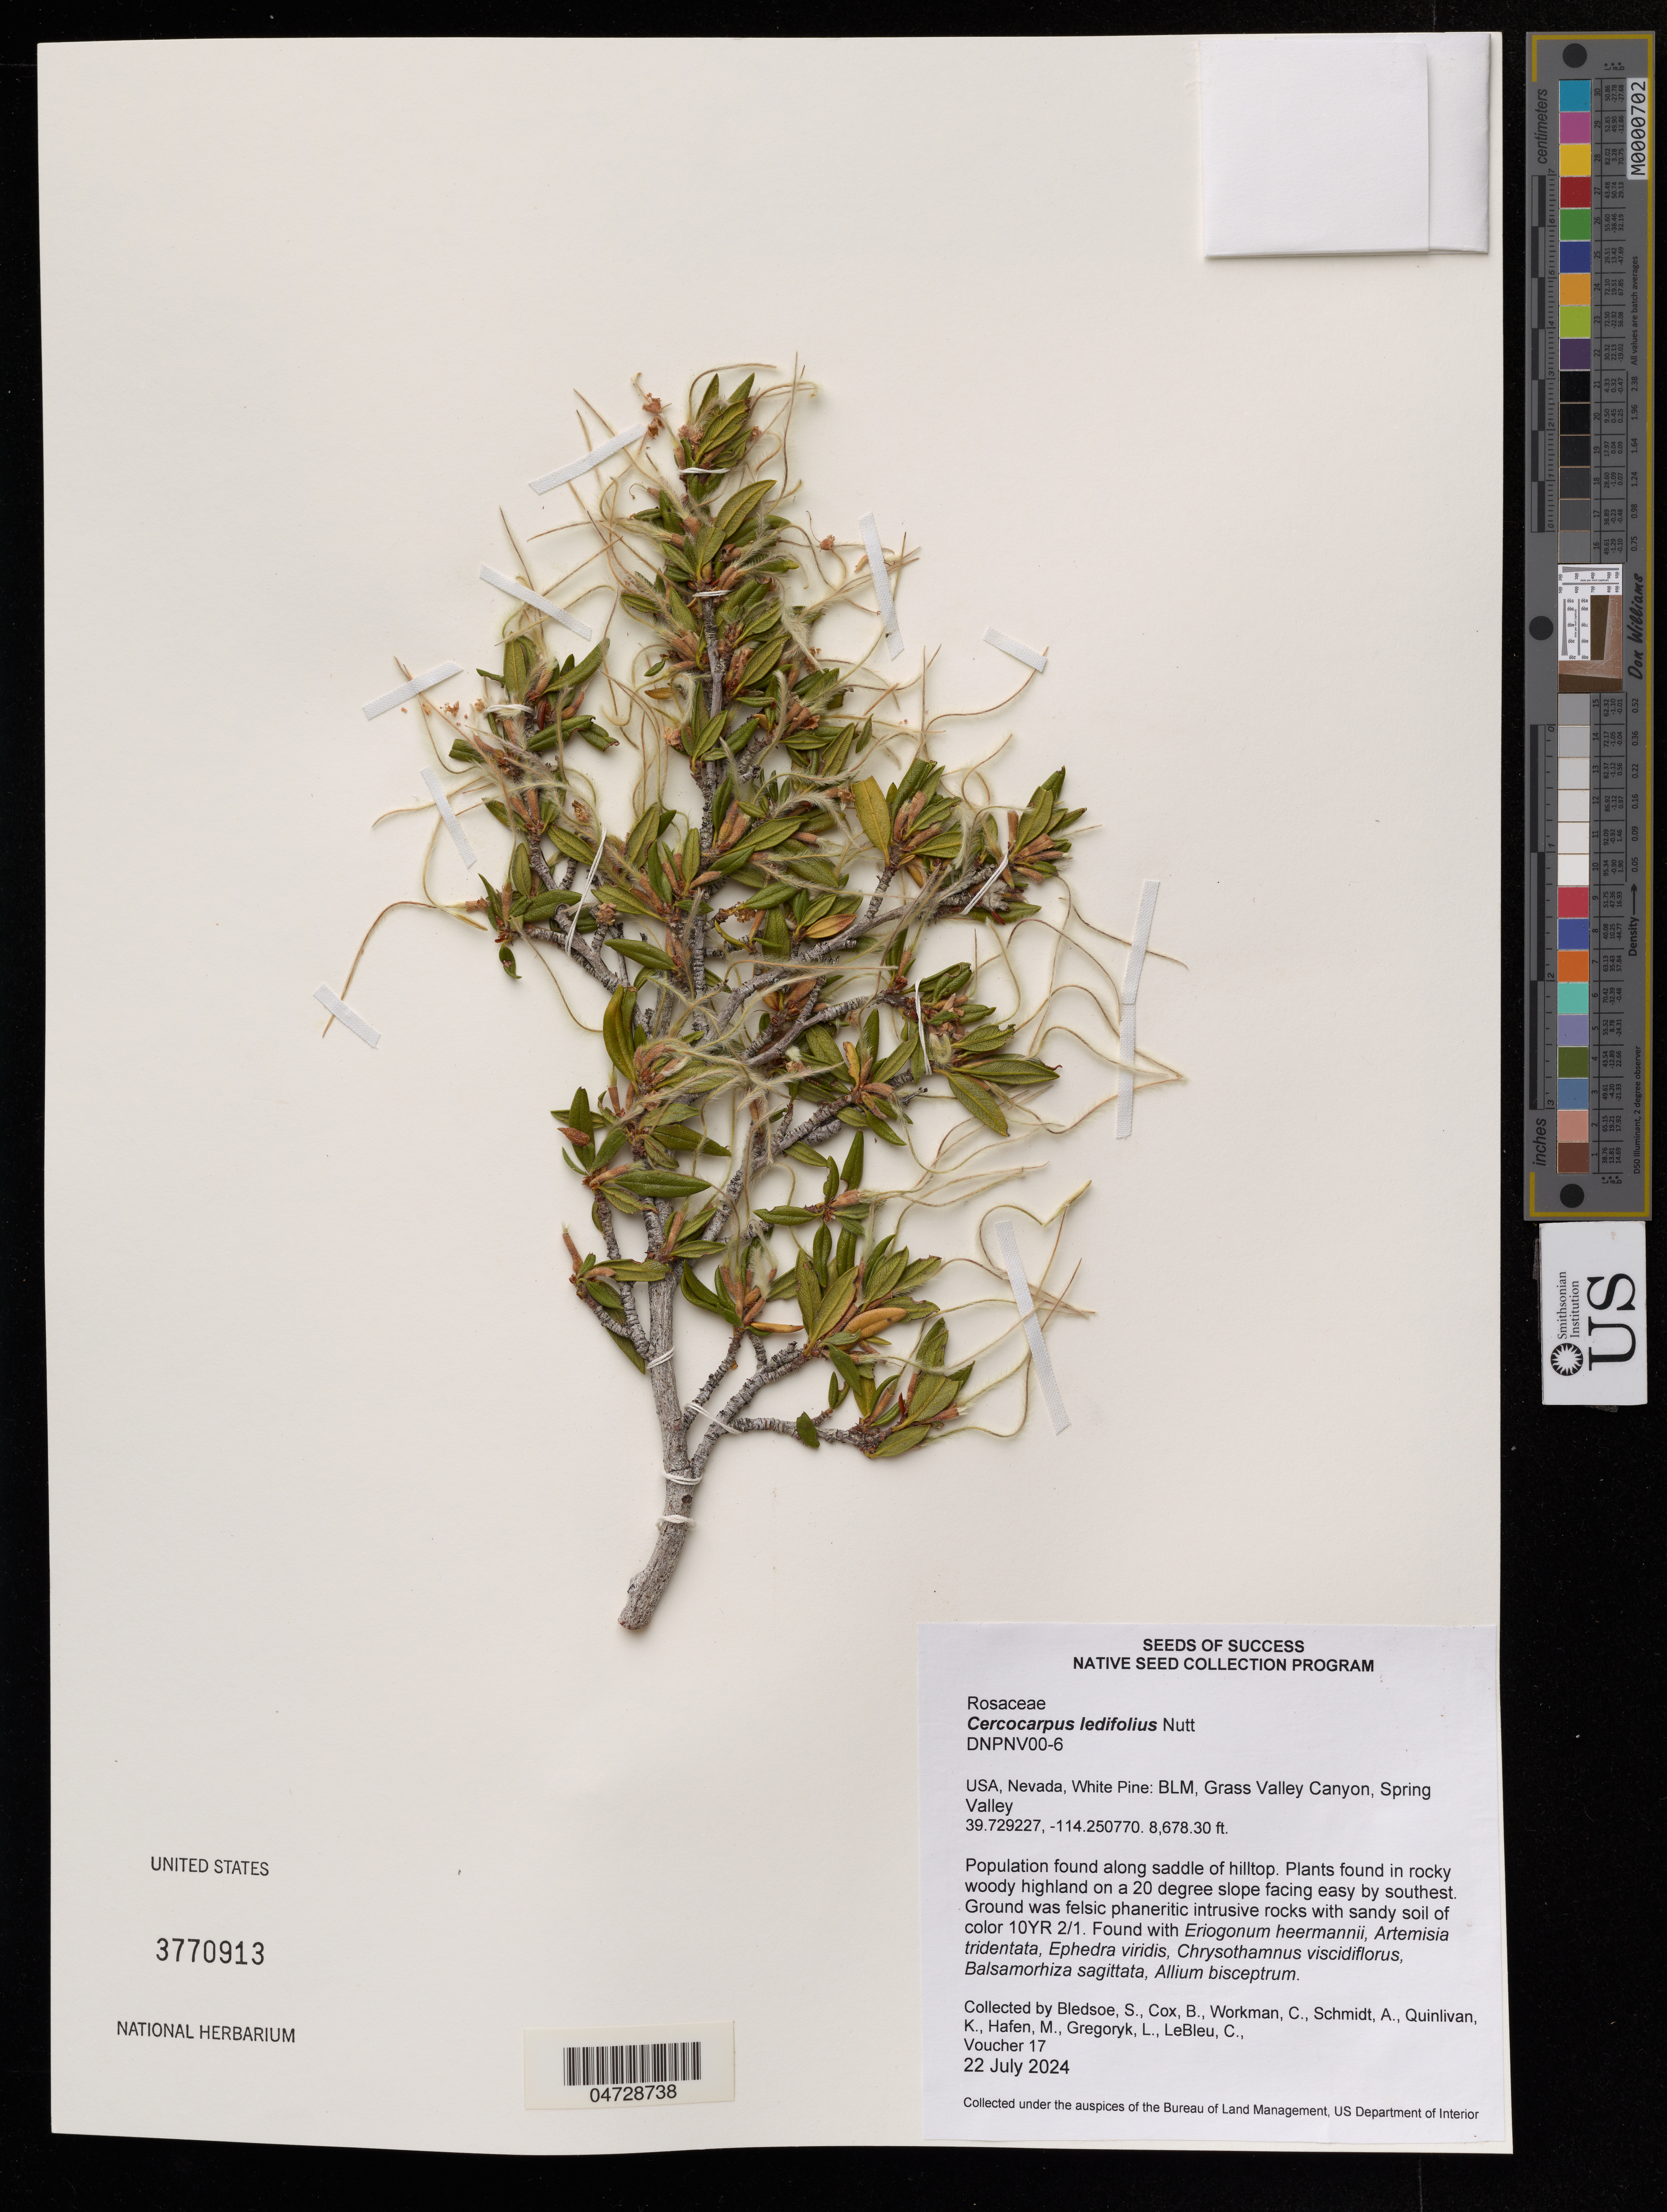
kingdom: Plantae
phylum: Tracheophyta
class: Magnoliopsida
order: Rosales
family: Rosaceae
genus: Cercocarpus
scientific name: Cercocarpus ledifolius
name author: Nutt.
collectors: S. Bledsoe, B. Cox & C. Workman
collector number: DNPNV00-6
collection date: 2024-07-22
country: United States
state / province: Nevada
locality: White Pine: BLM, Grass Valley Canyon, Spring Valley.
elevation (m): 2645.15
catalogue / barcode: US 3770913